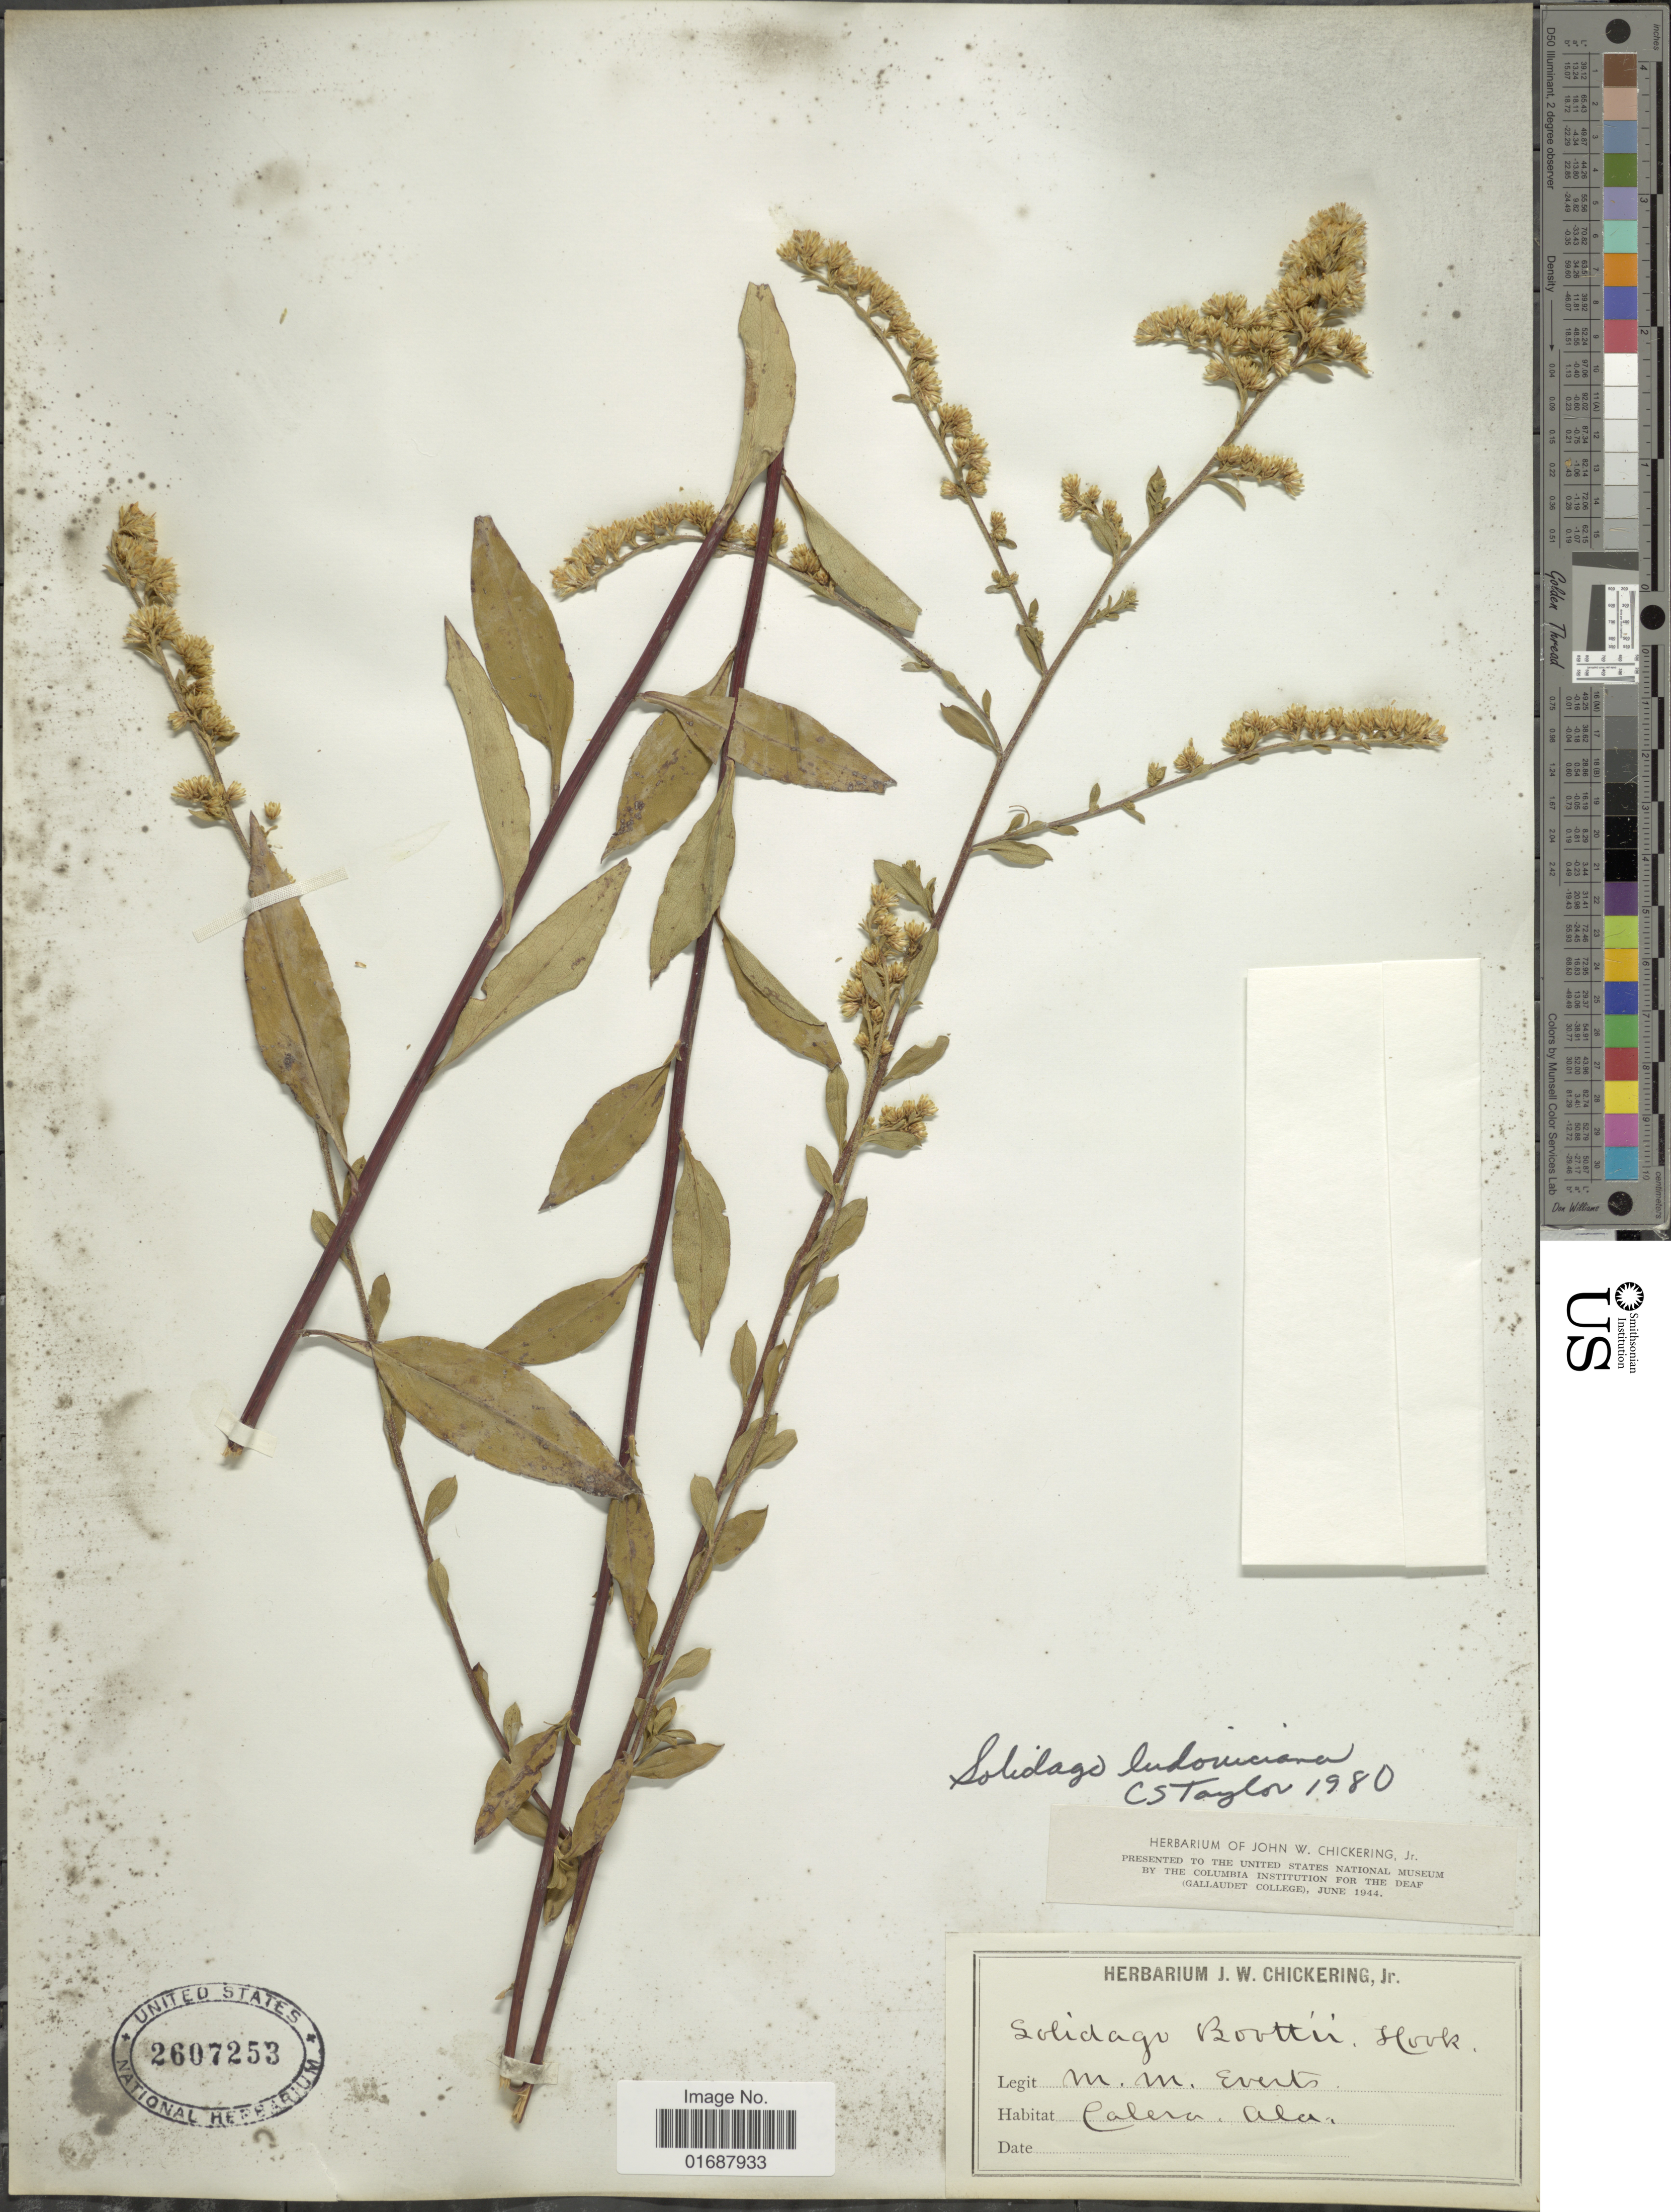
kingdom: Plantae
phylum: Tracheophyta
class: Magnoliopsida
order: Asterales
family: Asteraceae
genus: Solidago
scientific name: Solidago ludoviciana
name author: (A. Gray) Small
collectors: M. Everts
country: United States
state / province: Alabama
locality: Calera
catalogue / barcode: US 2607253